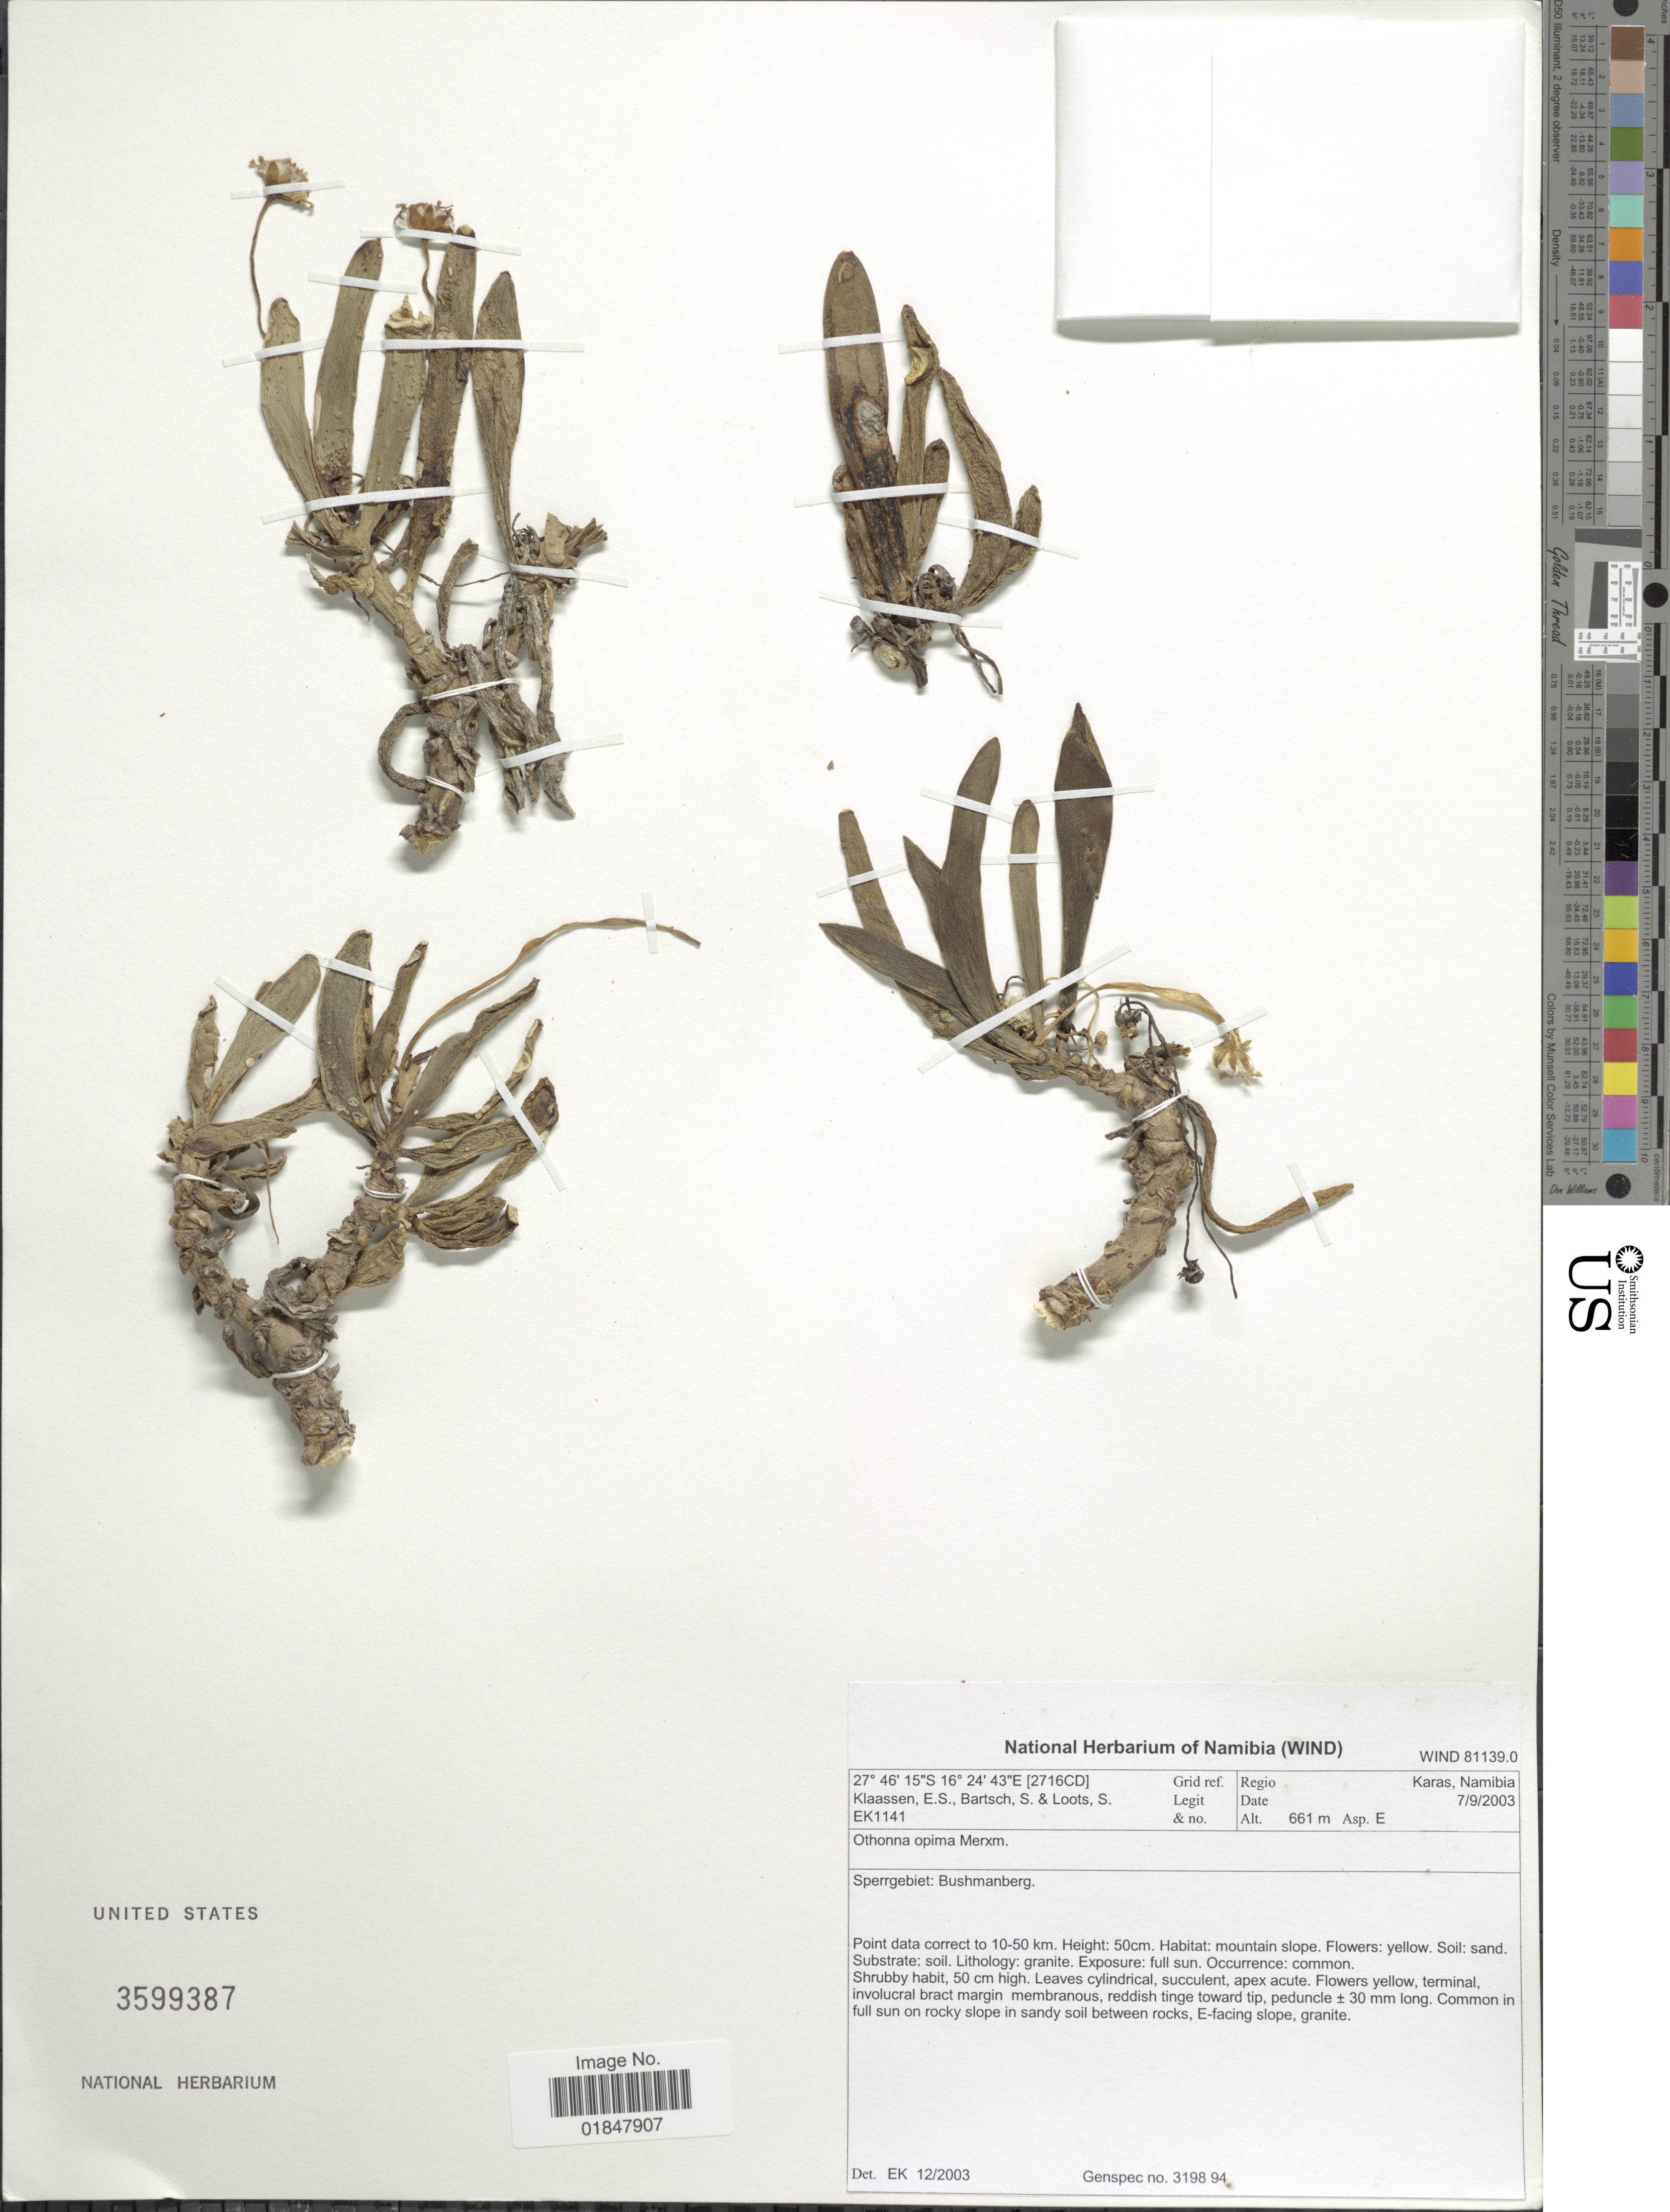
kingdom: Plantae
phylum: Tracheophyta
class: Magnoliopsida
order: Asterales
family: Asteraceae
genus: Othonna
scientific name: Othonna opima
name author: Merxm.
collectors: E. S. Klaassen, S. Bartsch & S. Loots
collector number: EK1141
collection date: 2003-09-07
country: Namibia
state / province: Karas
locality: Sperrgebiet: Bushmanberg (2716CD)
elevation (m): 661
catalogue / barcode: US 3599387